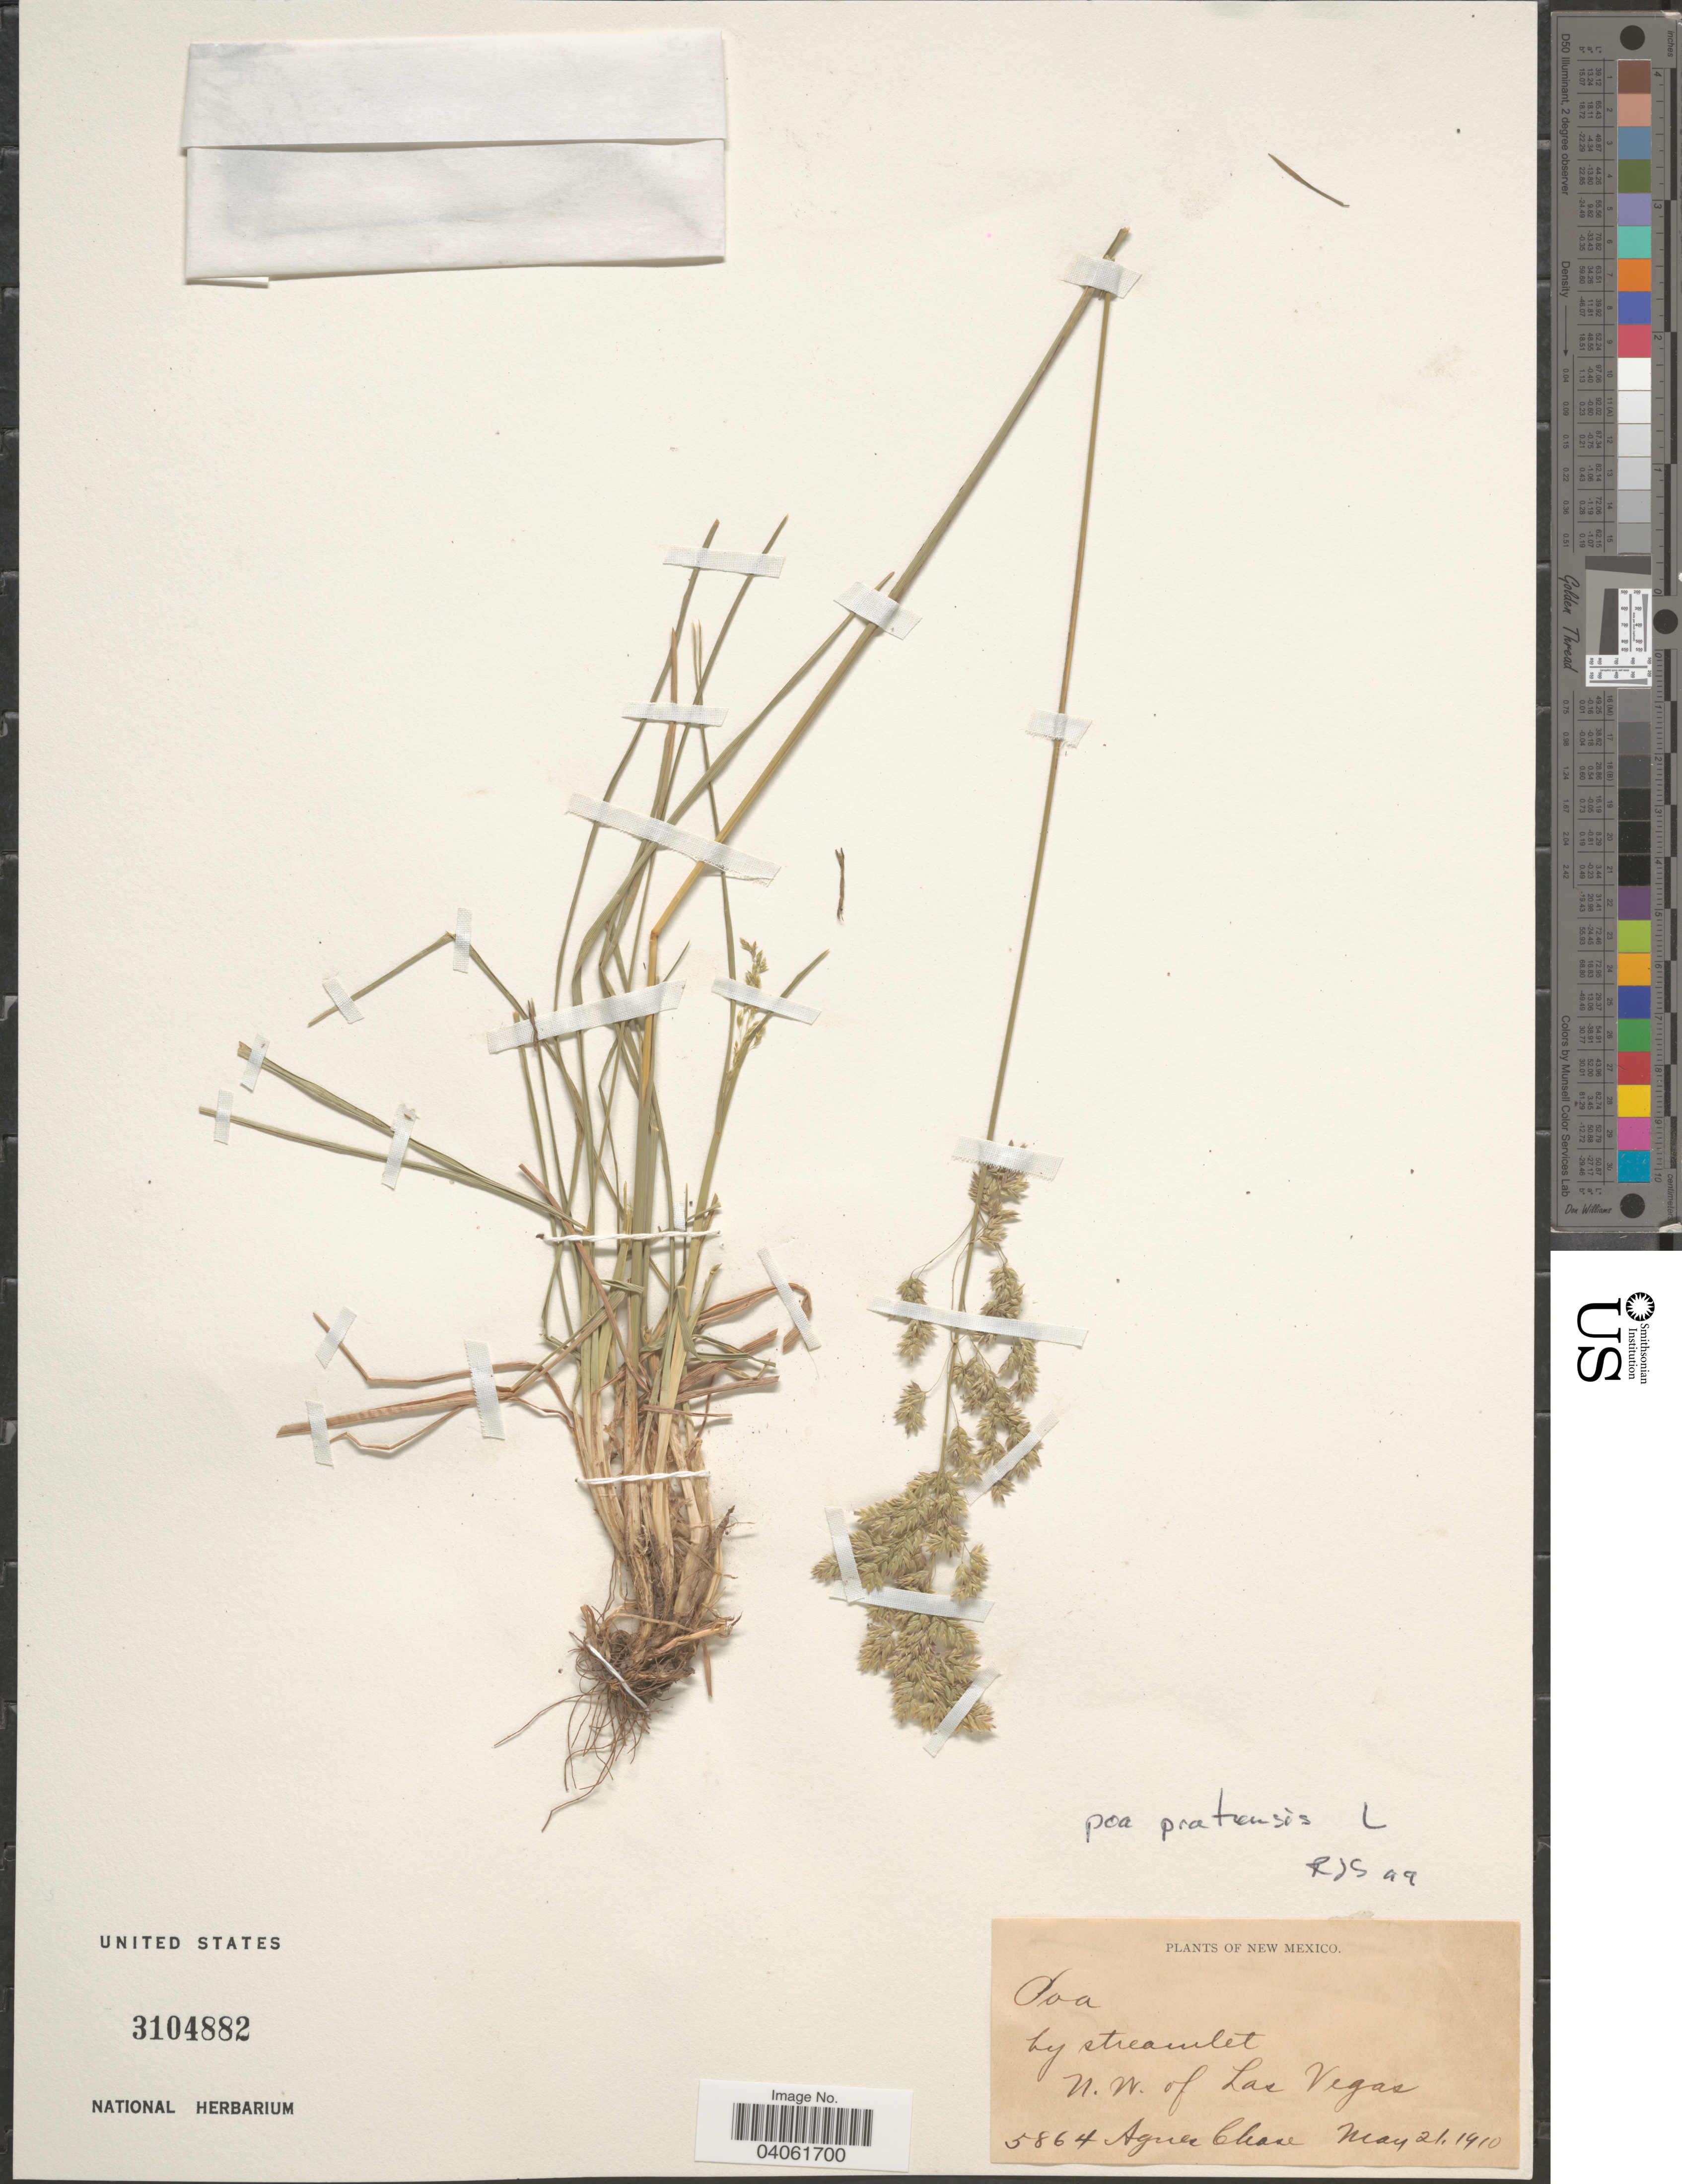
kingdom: Plantae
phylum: Tracheophyta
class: Liliopsida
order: Poales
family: Poaceae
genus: Poa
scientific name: Poa pratensis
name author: L.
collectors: A. Chase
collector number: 5864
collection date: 1910-05-21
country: United States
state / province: New Mexico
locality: N. W. of Las Vegas.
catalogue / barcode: US 3104882